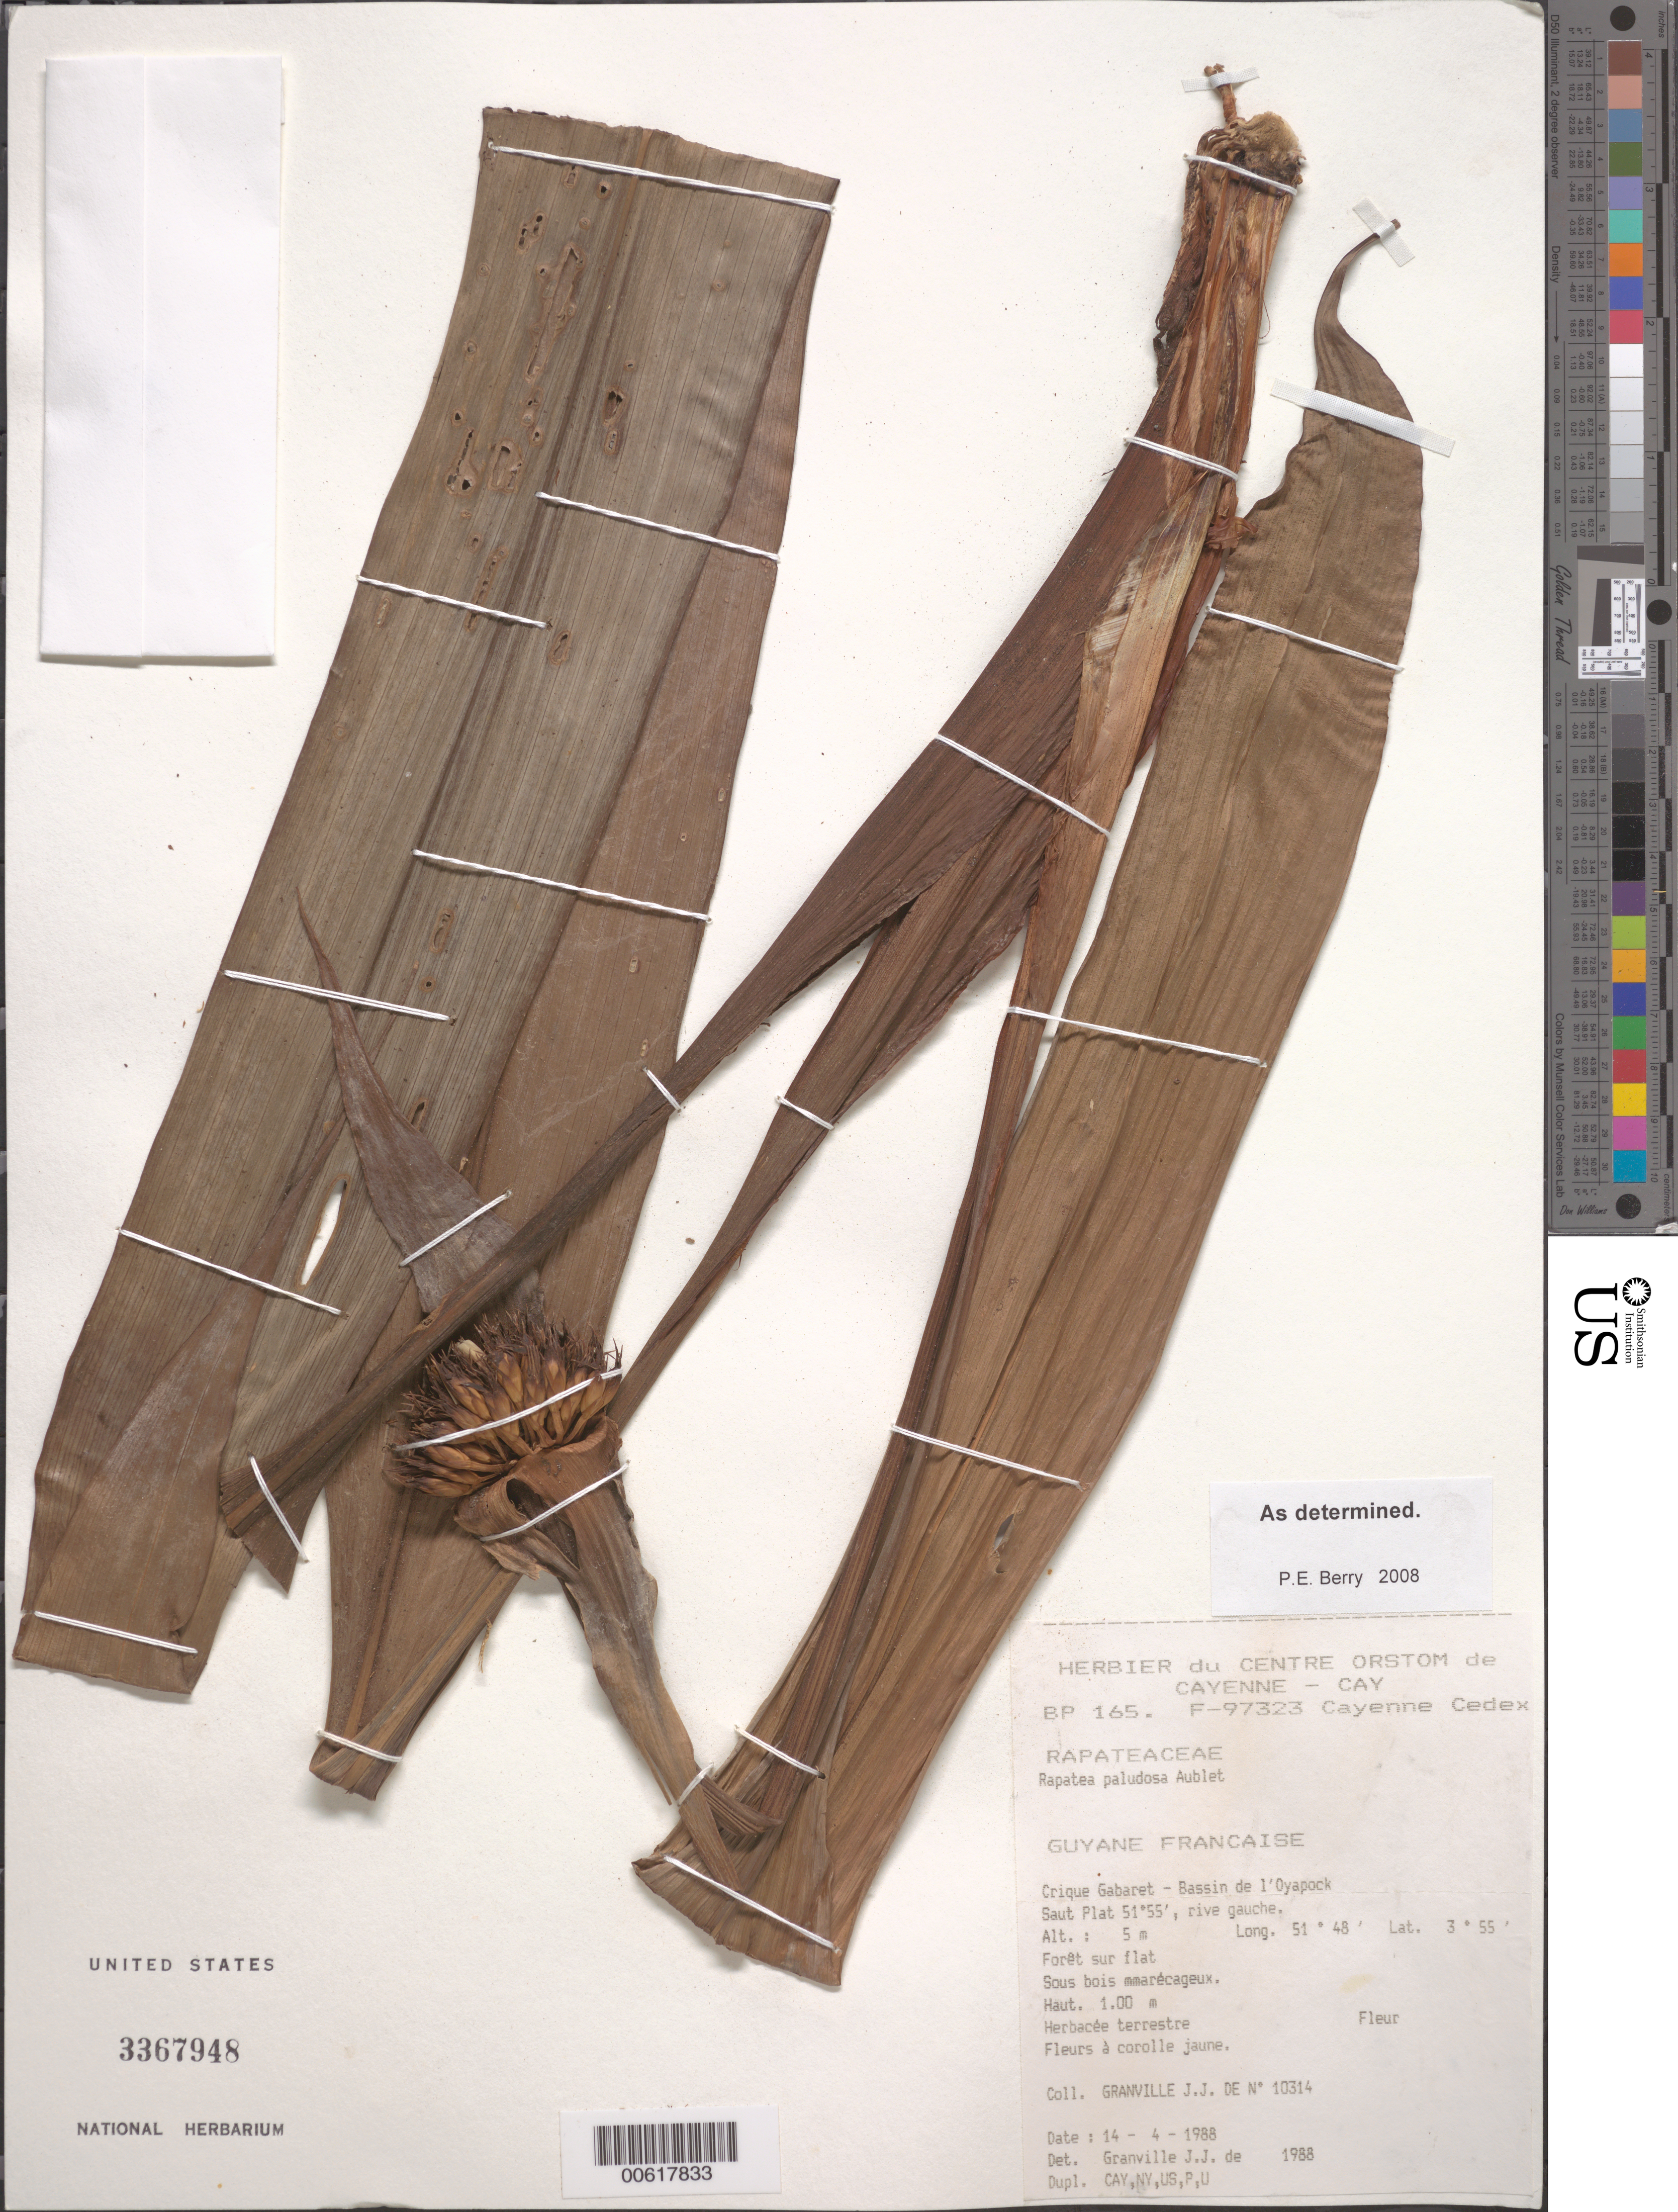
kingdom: Plantae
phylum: Tracheophyta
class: Liliopsida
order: Poales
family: Rapateaceae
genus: Rapatea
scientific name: Rapatea paludosa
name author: Aubl.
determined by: Granville, J. J. de, (CAY), Institut de Recherche pour le Developpement (IRD) (FRENCH GUIANA)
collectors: J.-J. de Granville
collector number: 10314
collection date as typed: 14-Apr-88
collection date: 1988-04-14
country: French Guiana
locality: Crique Gabaret, Bassin de l'Oyapock, Saut Plat 51º55', rive gauche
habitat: Foret sur flat, sous bois marecageux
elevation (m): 5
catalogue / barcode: US 3367948